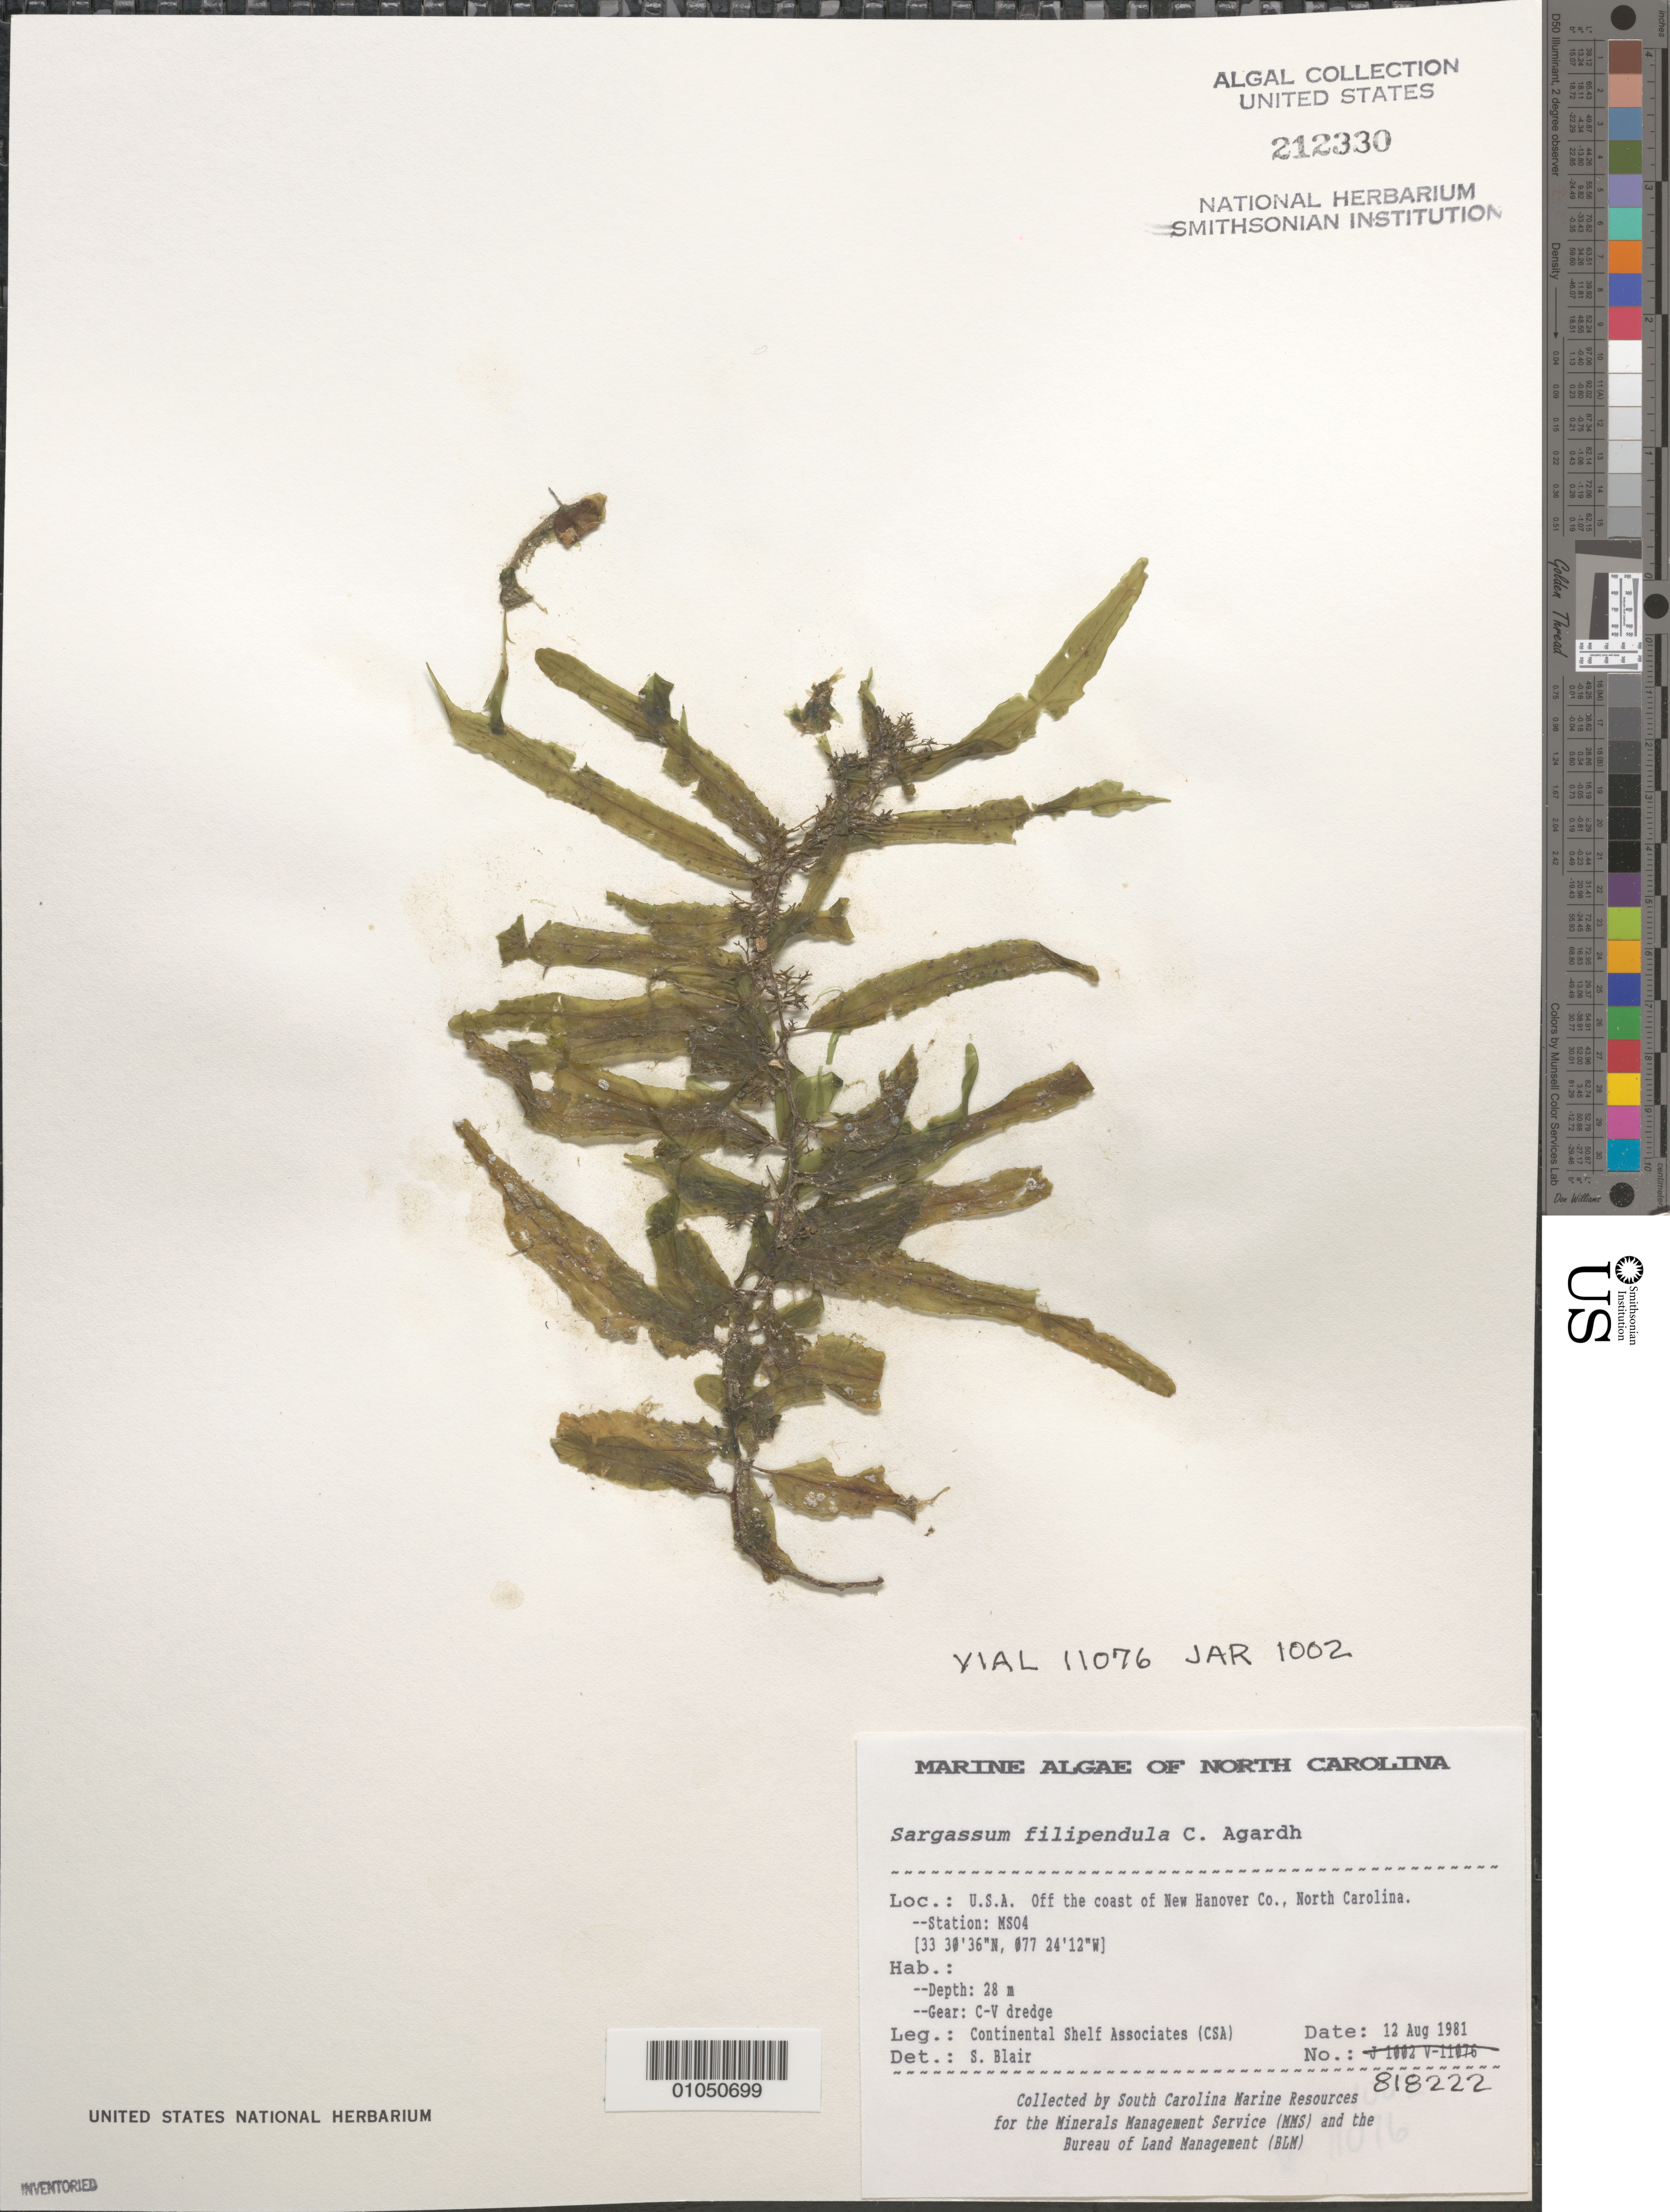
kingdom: Chromista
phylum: Ochrophyta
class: Phaeophyceae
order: Fucales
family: Sargassaceae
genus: Sargassum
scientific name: Sargassum filipendula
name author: C. Agardh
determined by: Blair, S. M.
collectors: Continental Shelf Associates for the MMS/BLM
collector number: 818222 Station MS04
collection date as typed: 12 Aug 1981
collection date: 1981-08-12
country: United States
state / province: North Carolina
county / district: New Hanover County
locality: Off coast of New Hanover County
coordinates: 33 30'36"N, 077 24'12"W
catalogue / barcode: US 212330